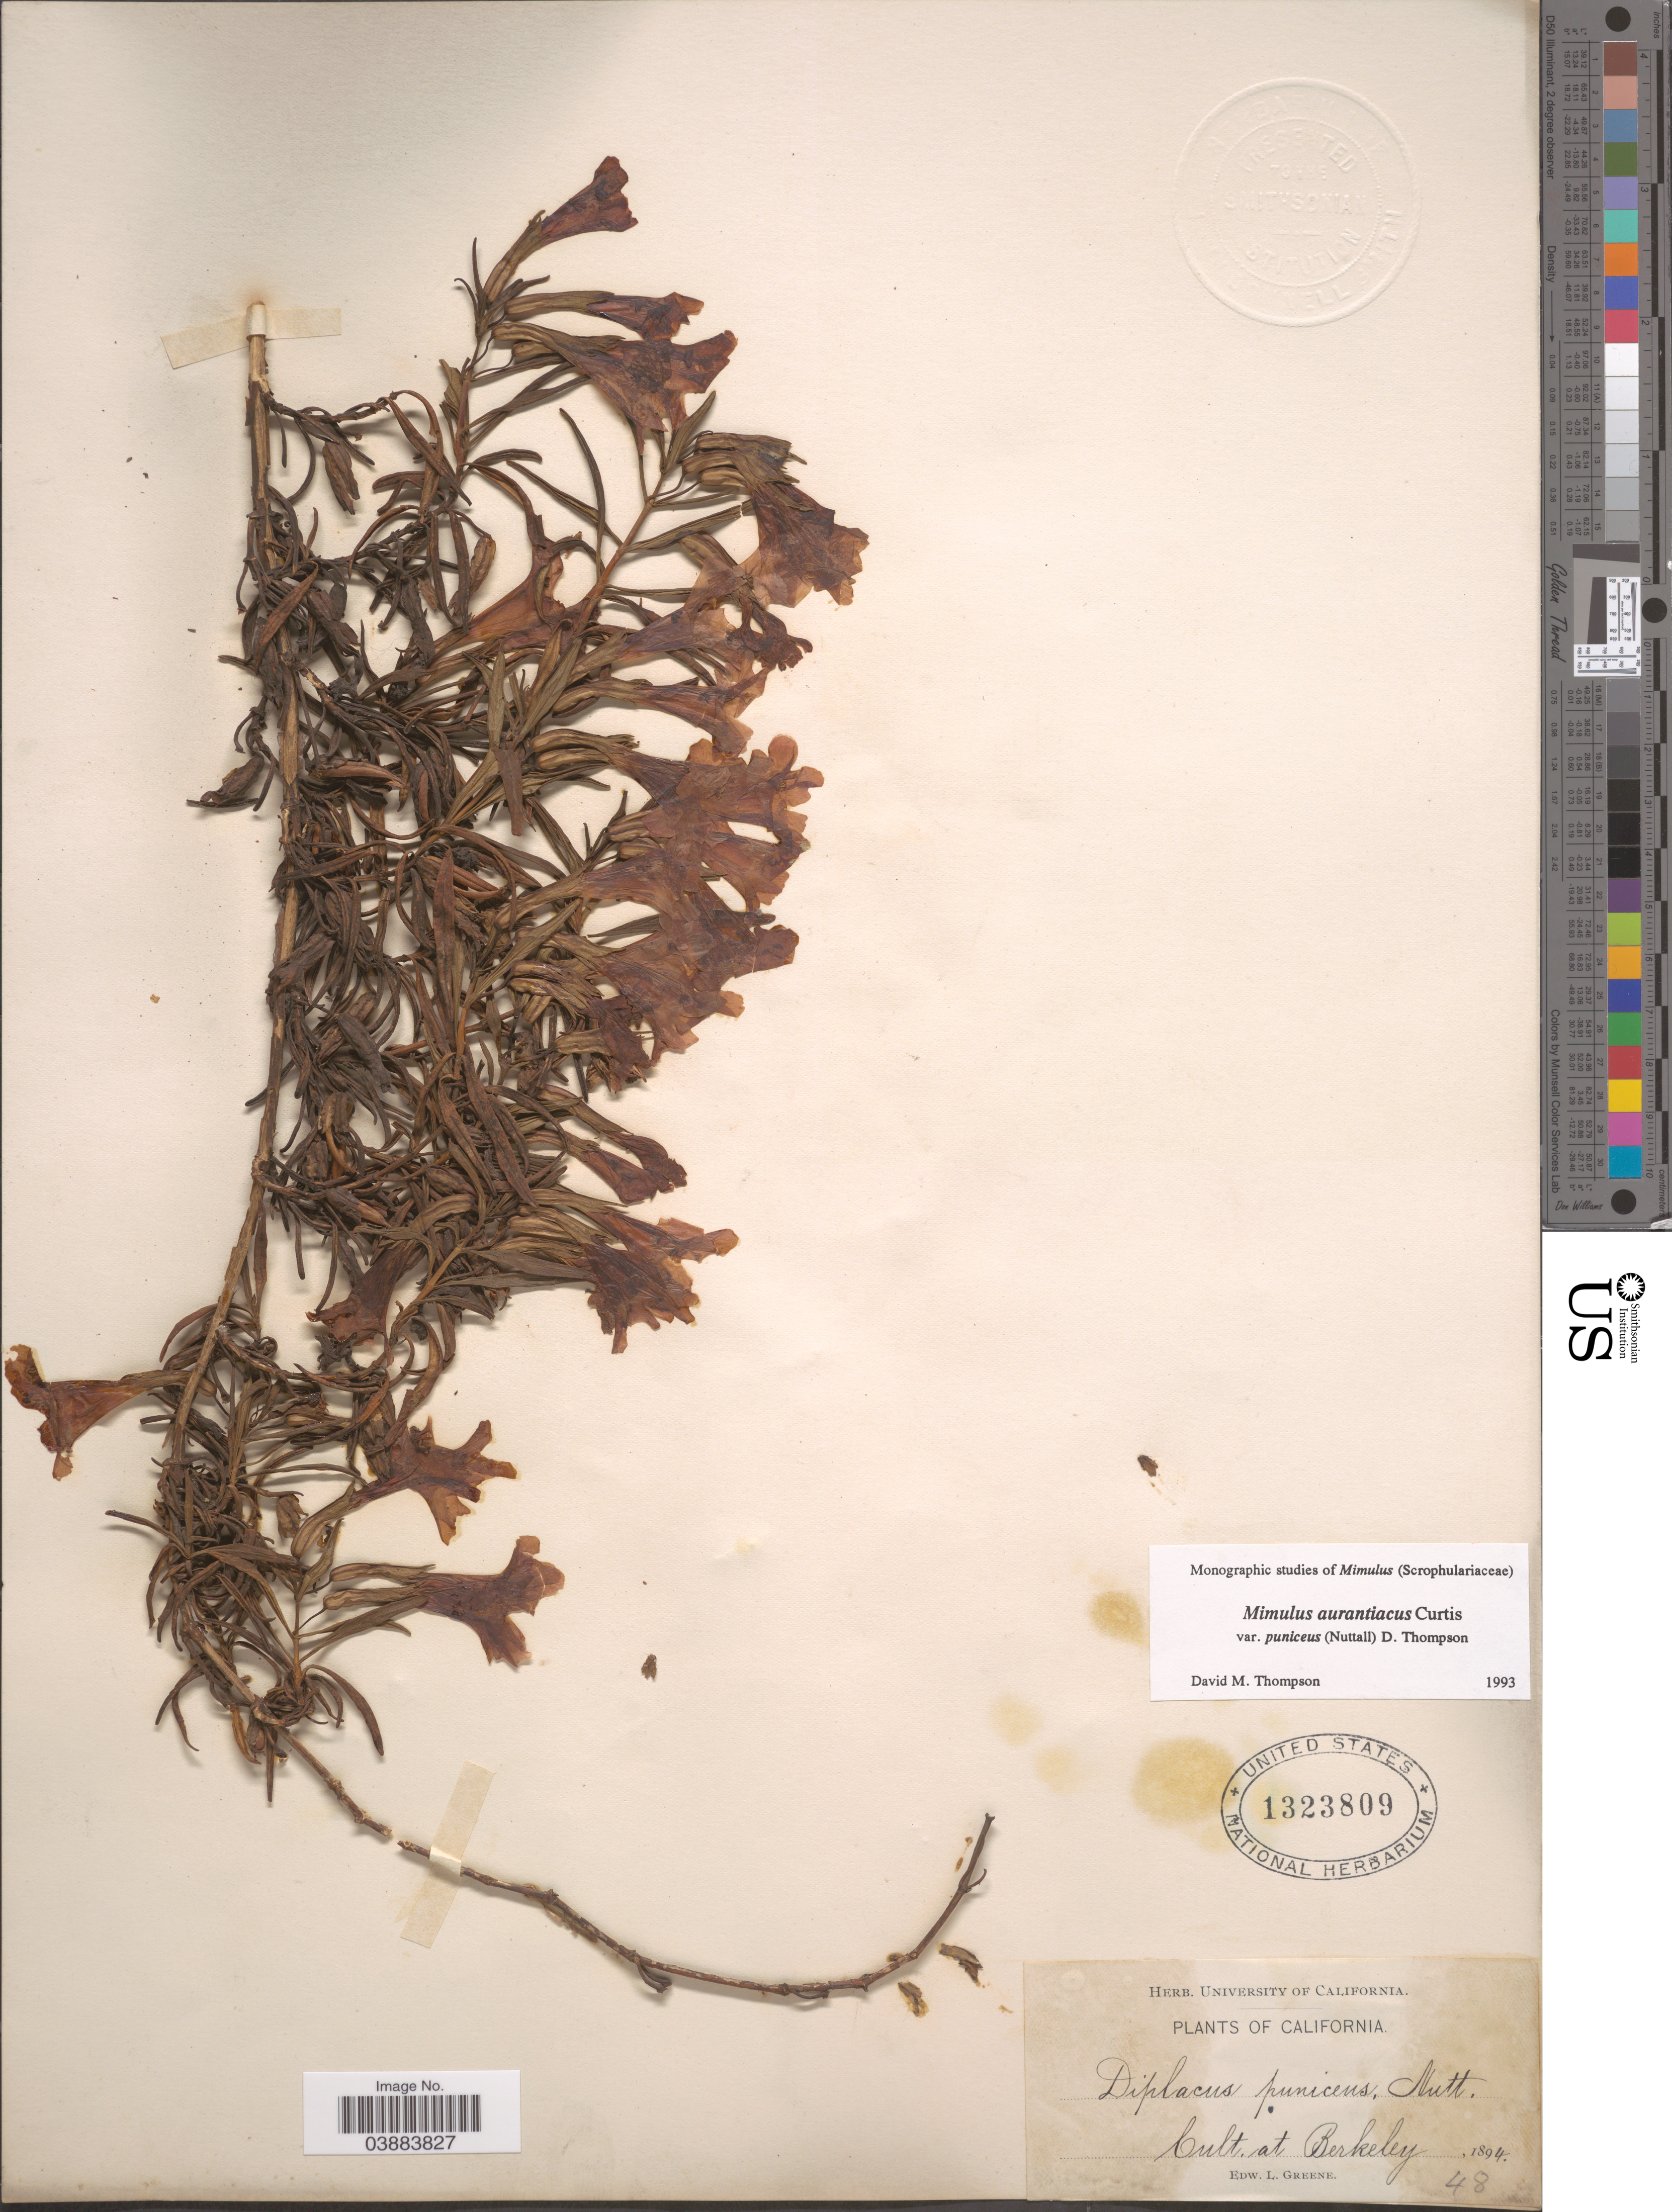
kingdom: Plantae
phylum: Tracheophyta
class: Magnoliopsida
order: Lamiales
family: Phrymaceae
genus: Diplacus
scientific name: Diplacus aurantiacus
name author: (Curtis) Jeps.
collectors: E. L. Greene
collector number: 48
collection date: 1894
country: United States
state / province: California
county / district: Alameda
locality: Berkeley.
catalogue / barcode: US 1323809